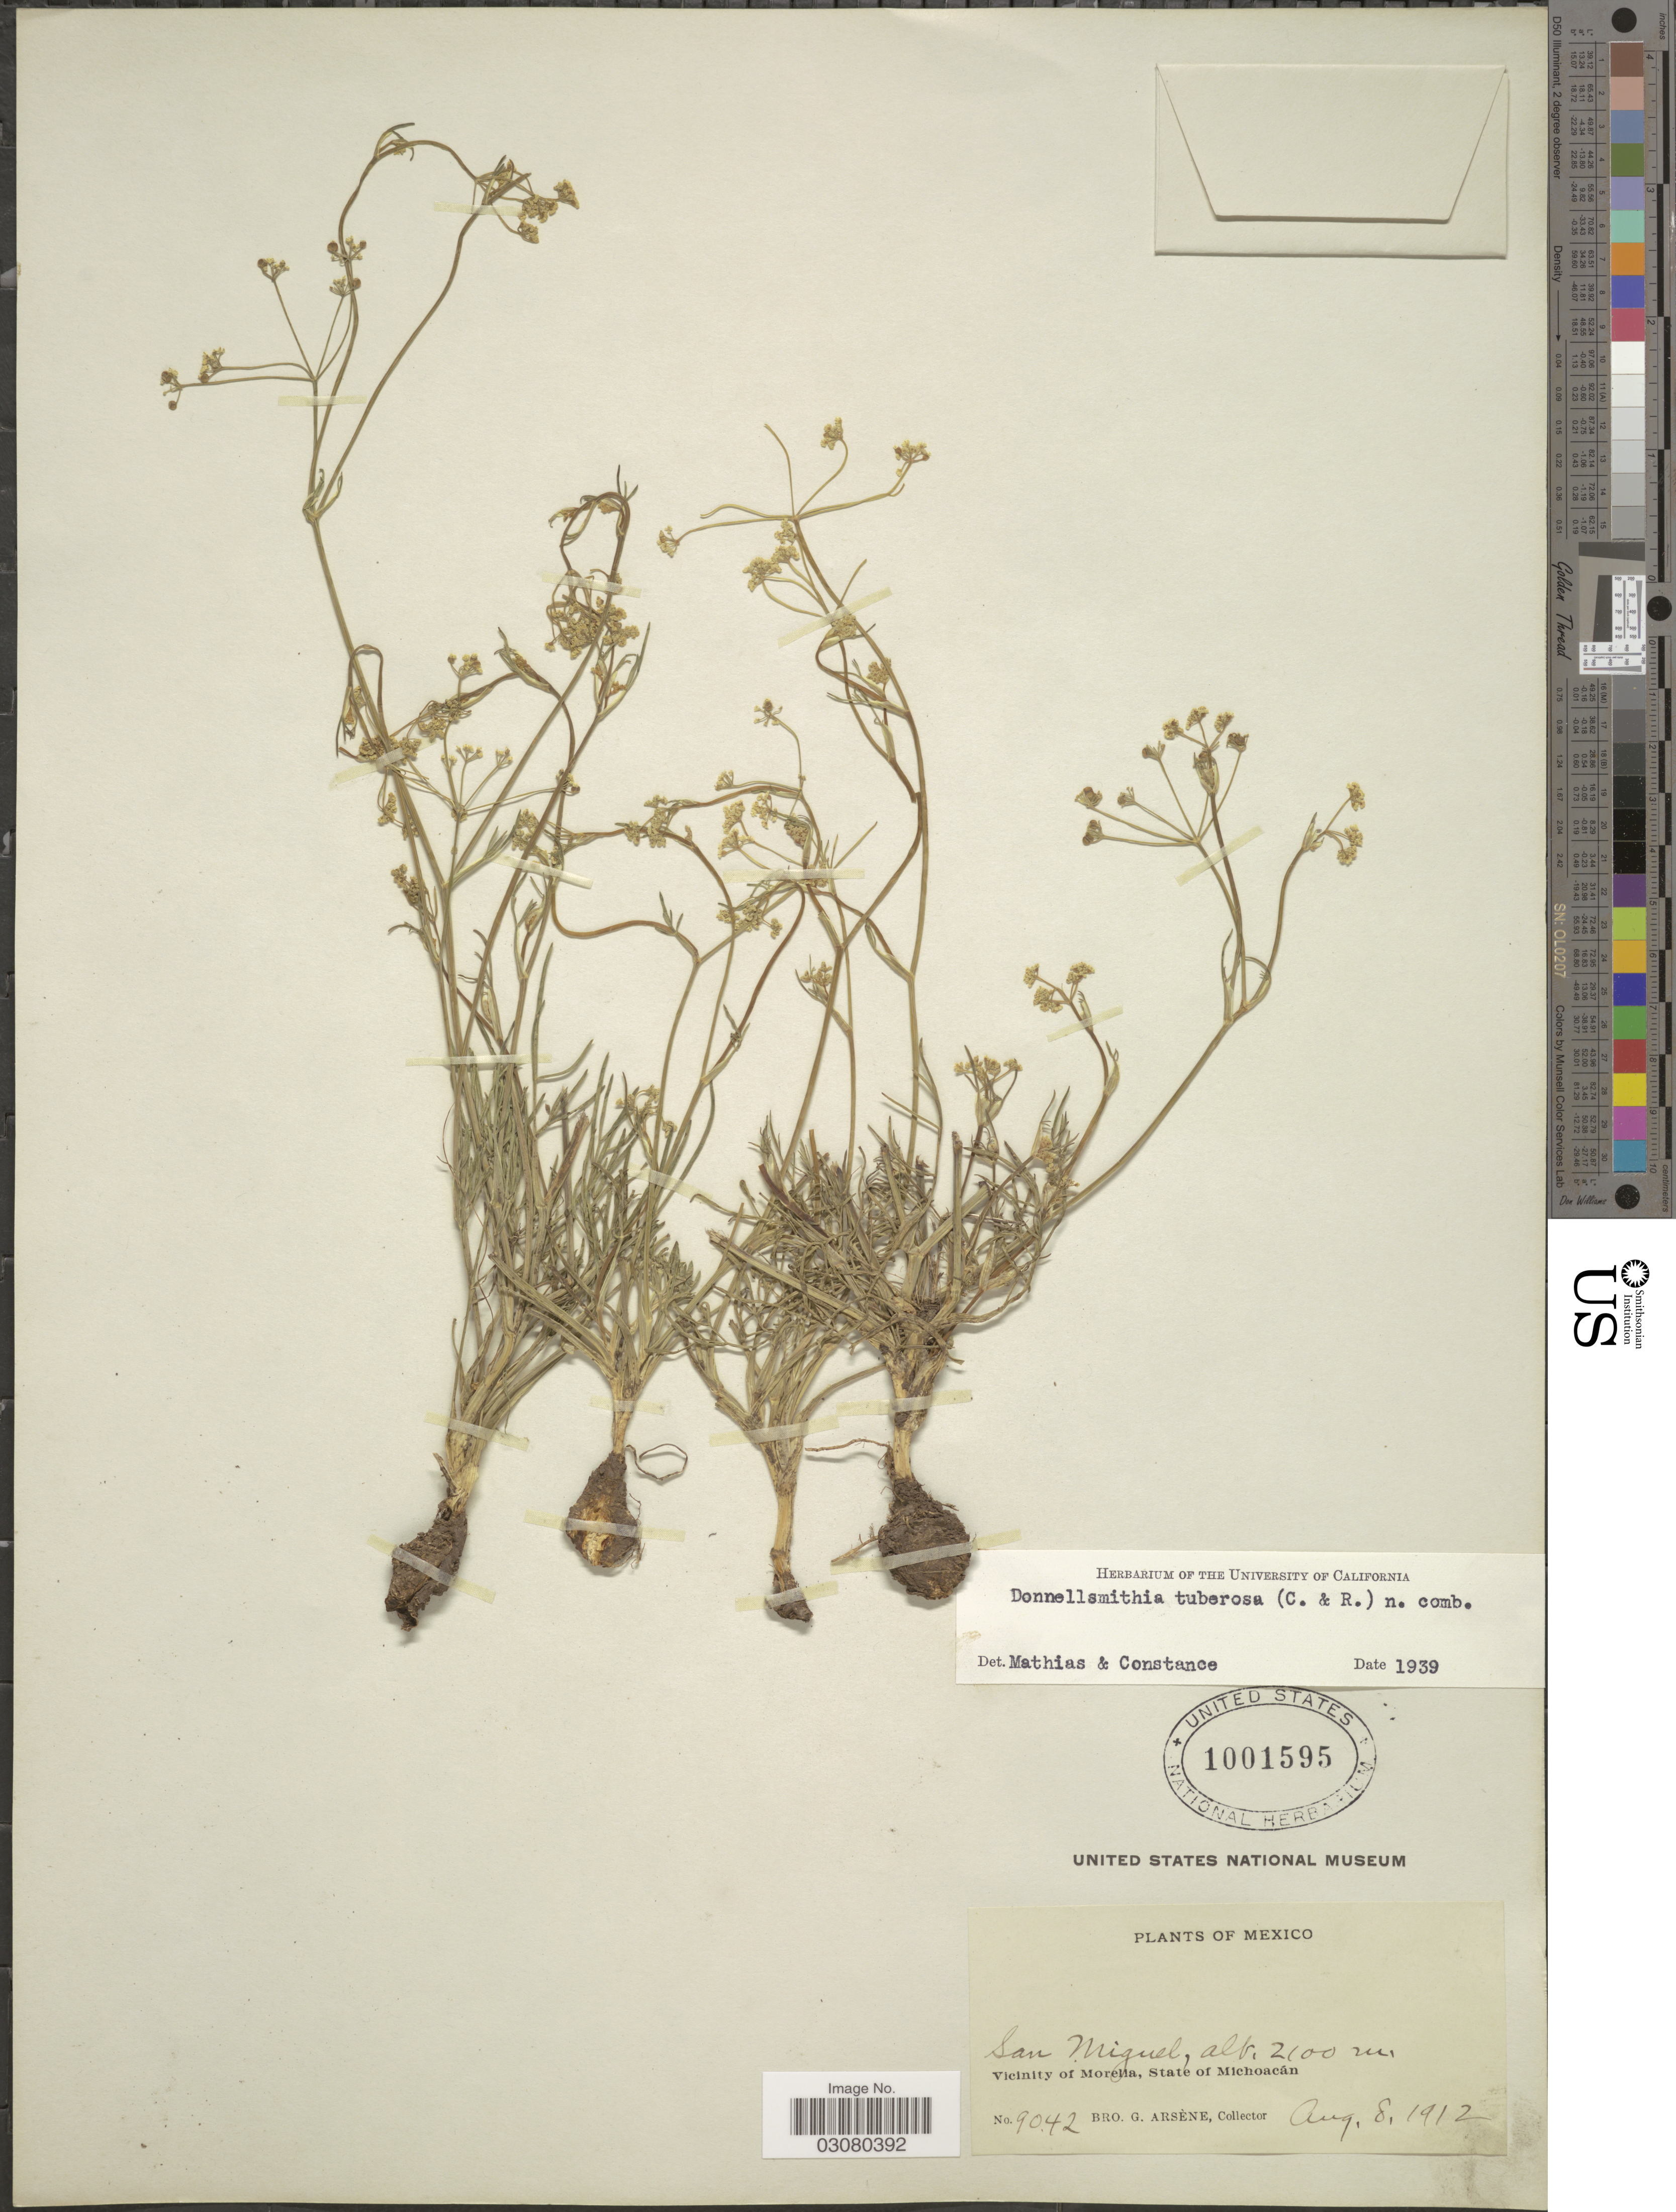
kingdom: Plantae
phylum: Tracheophyta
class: Magnoliopsida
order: Apiales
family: Apiaceae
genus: Donnellsmithia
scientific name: Donnellsmithia tuberosa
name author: (J.M. Coult. & Rose) Mathias & Constance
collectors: Bro. G. Arsène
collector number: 9042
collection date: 1912-08-08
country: Mexico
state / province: Michoacán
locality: San Miguel. Vicinity of Morelia.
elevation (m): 2100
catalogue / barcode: US 1001595